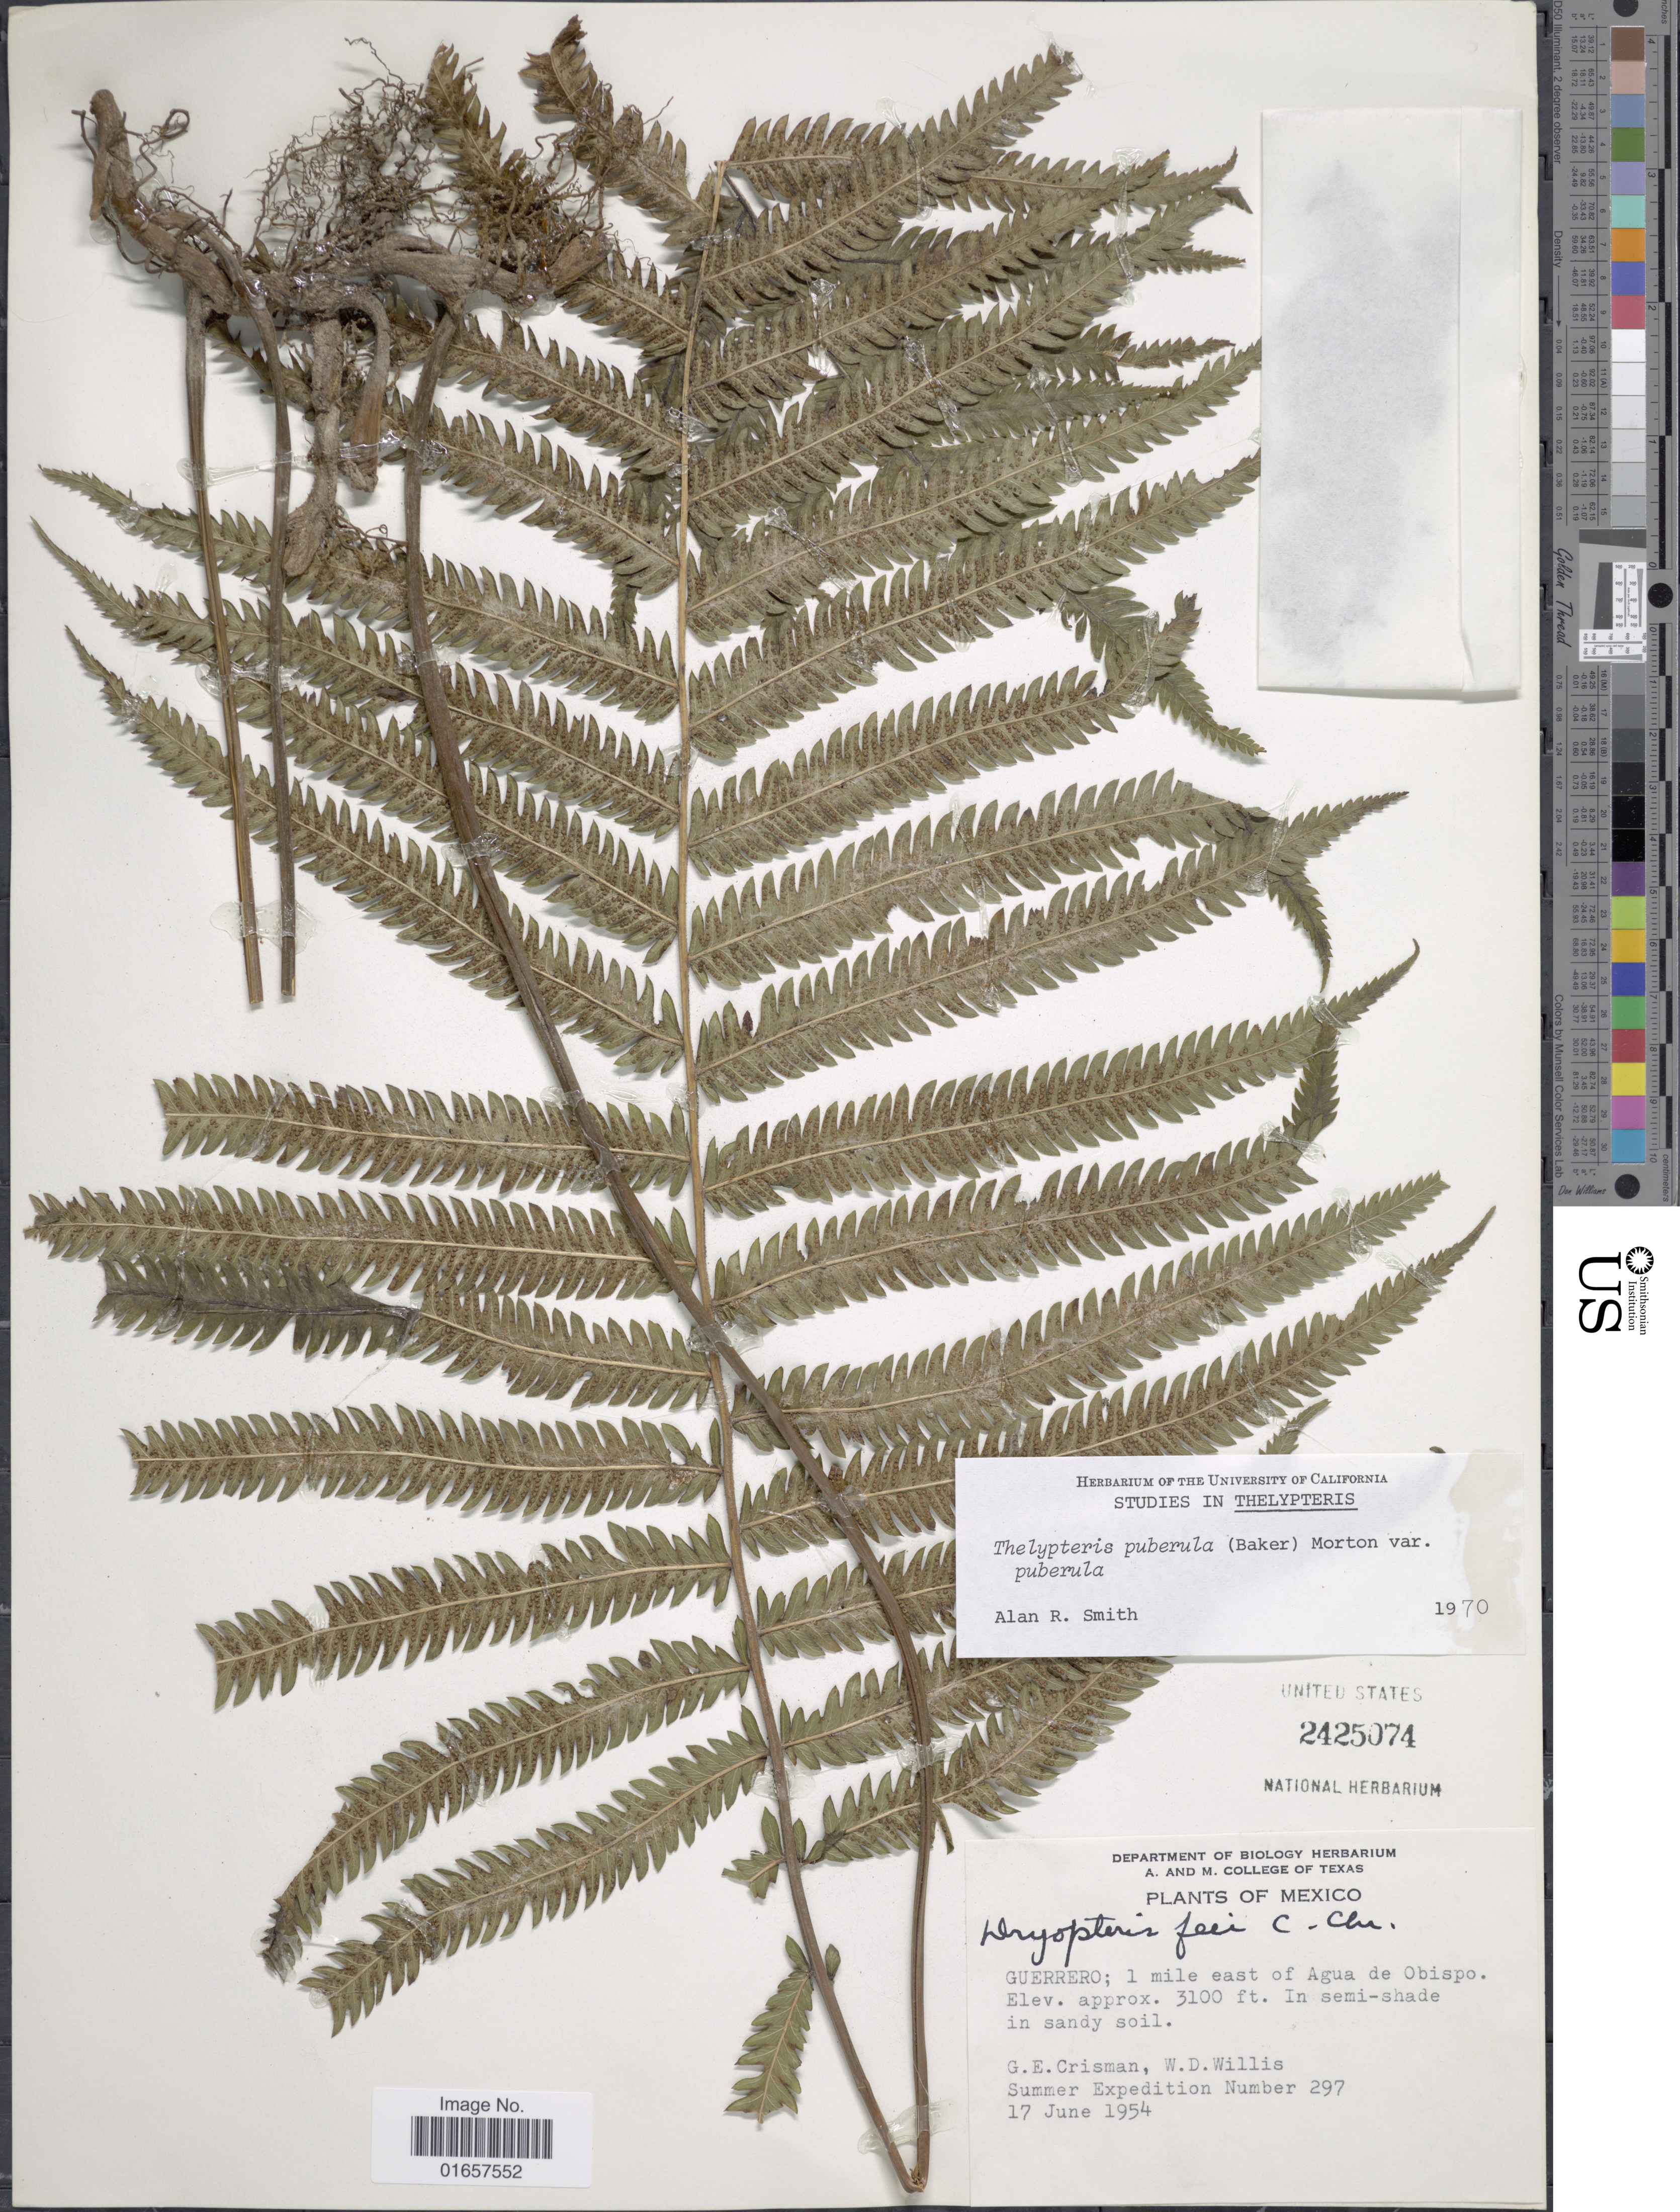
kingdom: Plantae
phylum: Tracheophyta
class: Polypodiopsida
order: Polypodiales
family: Thelypteridaceae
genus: Christella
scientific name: Christella puberula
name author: (Baker) Á. Löve & D. Löve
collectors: G. Crisman & W. Willis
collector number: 297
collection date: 1954-06-17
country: Mexico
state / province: Guerrero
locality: Mexico, 1 mile east of Agua de Obispo.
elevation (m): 945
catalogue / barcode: US 2425074